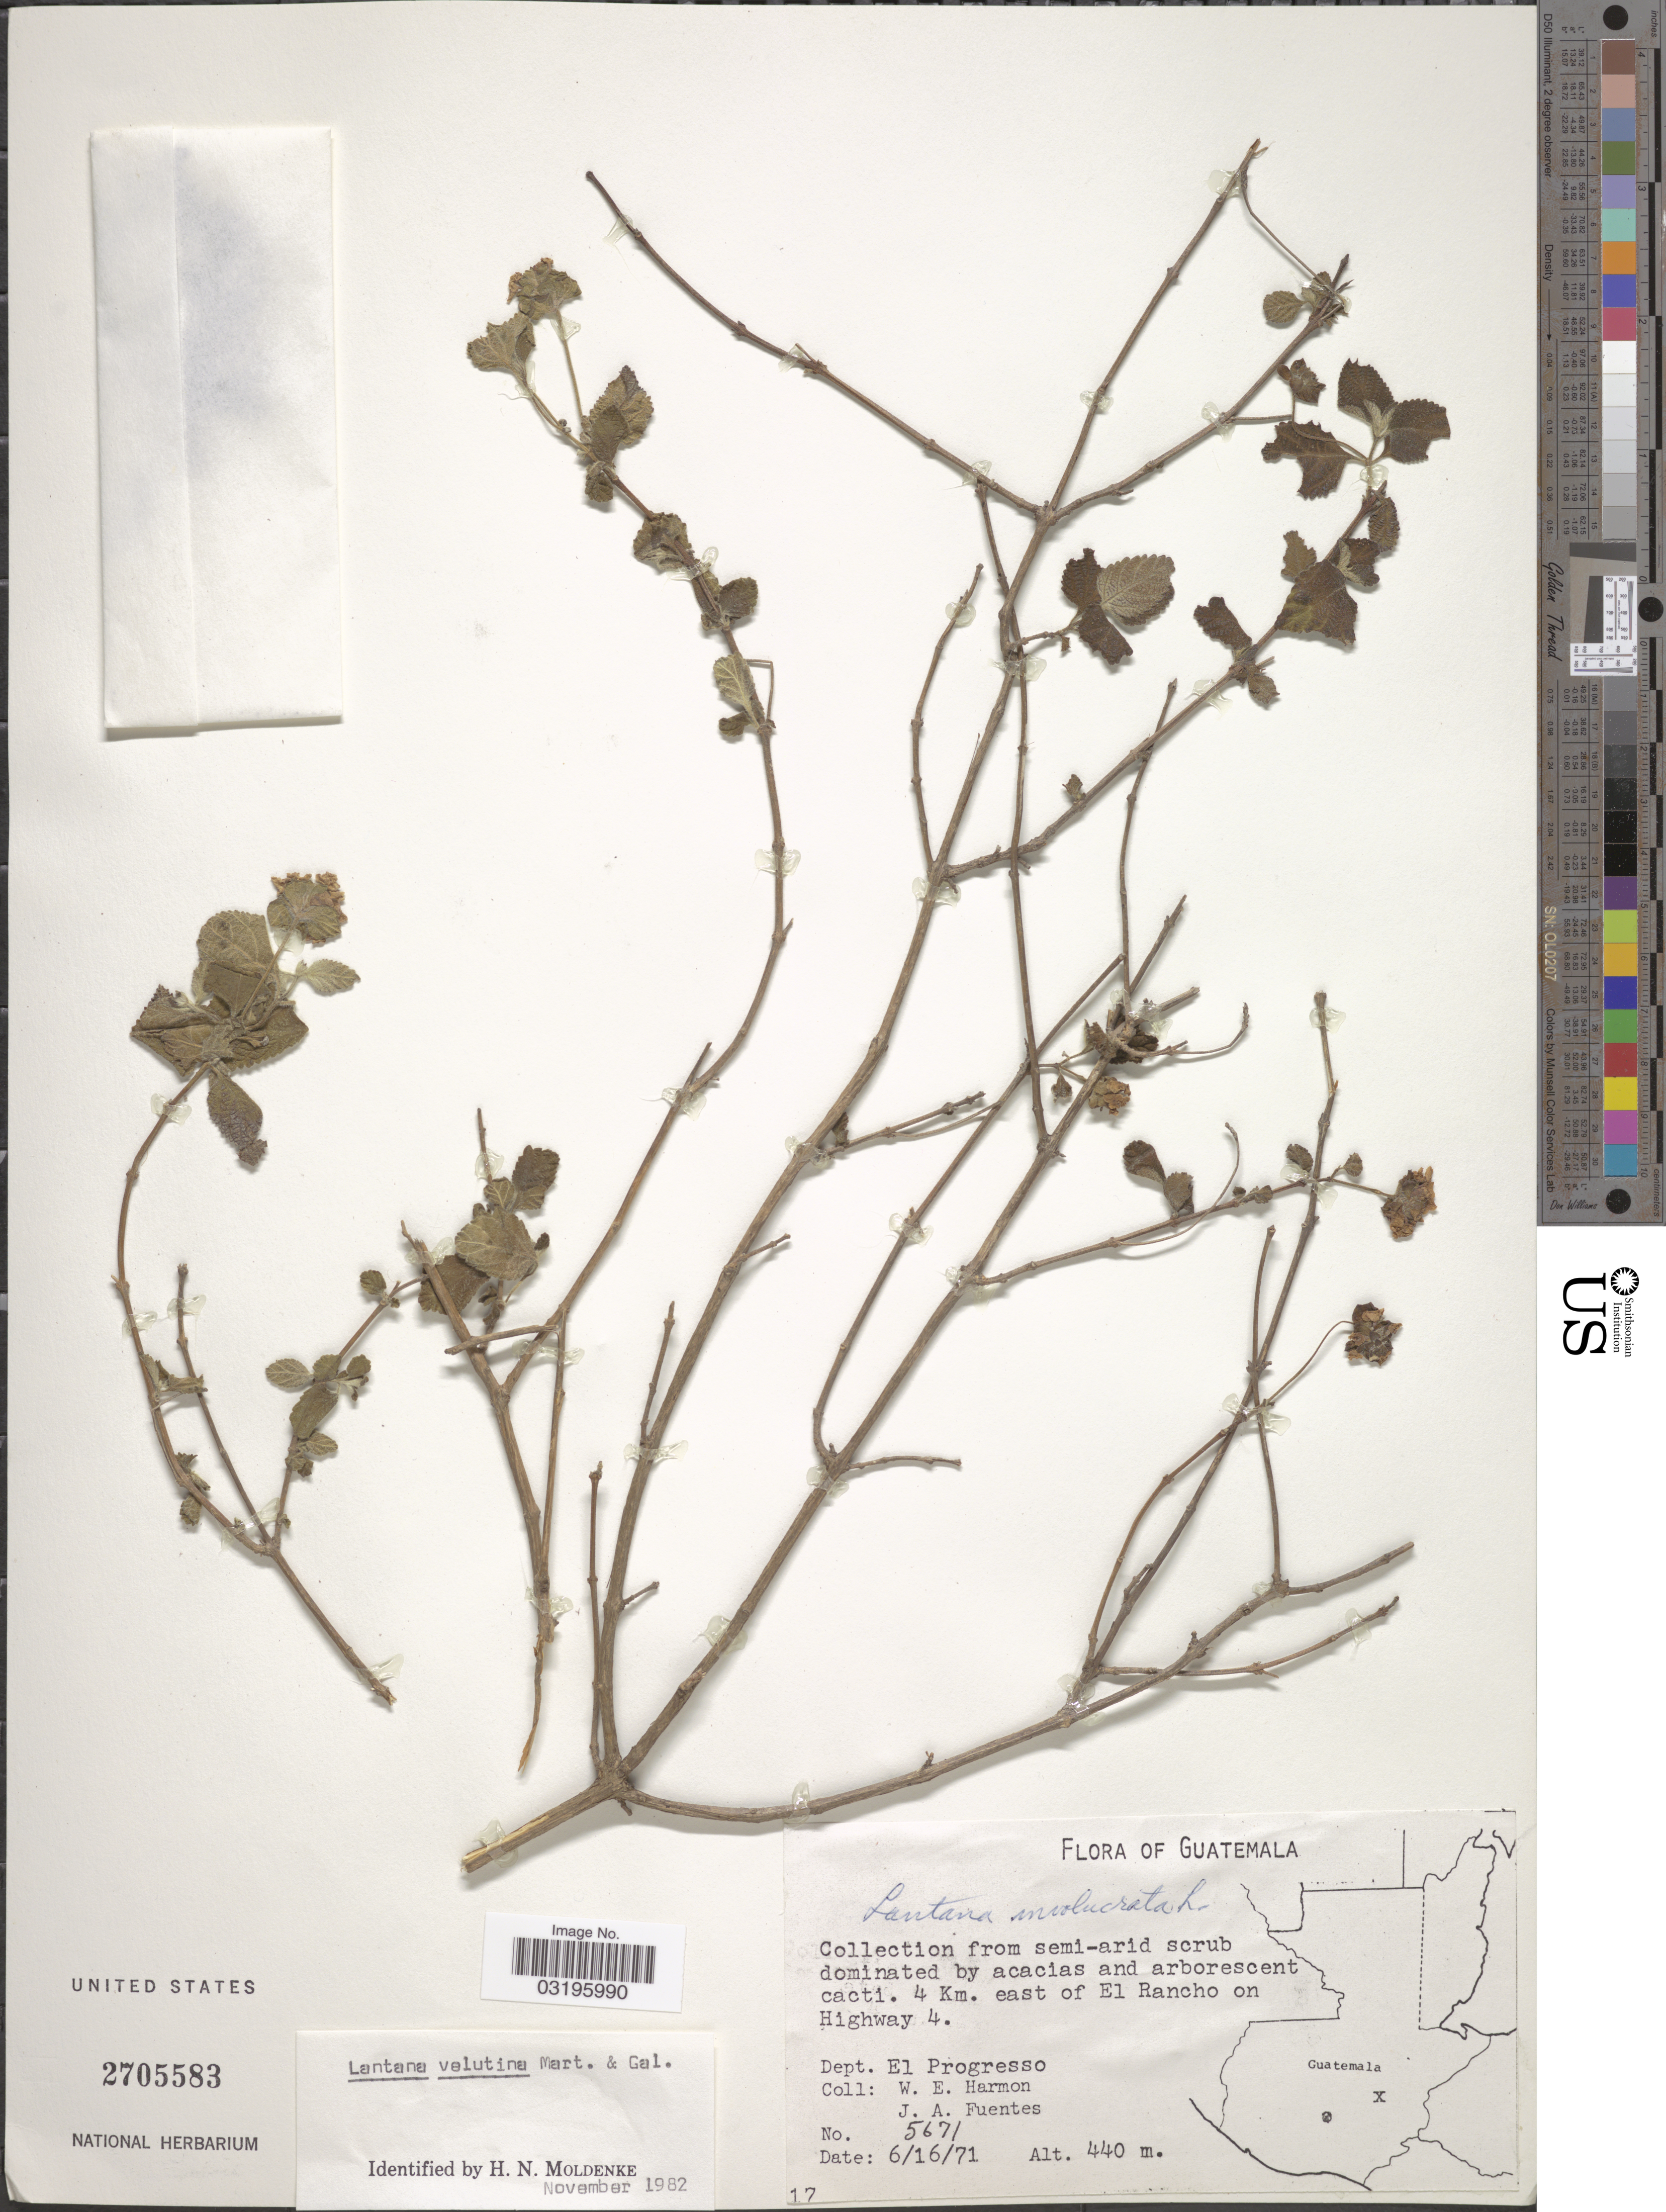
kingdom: Plantae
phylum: Tracheophyta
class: Magnoliopsida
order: Lamiales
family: Verbenaceae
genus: Lantana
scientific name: Lantana velutina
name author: M. Martens & Galeotti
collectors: W. E. Harmon & J. Fuentes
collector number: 5671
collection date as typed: Transcribed d/m/y: 16/6/71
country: Guatemala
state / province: El Progreso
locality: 4 Km. east of El Rancho on Highway 4. Dept. El Pregresso.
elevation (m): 440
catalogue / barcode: US 2705583